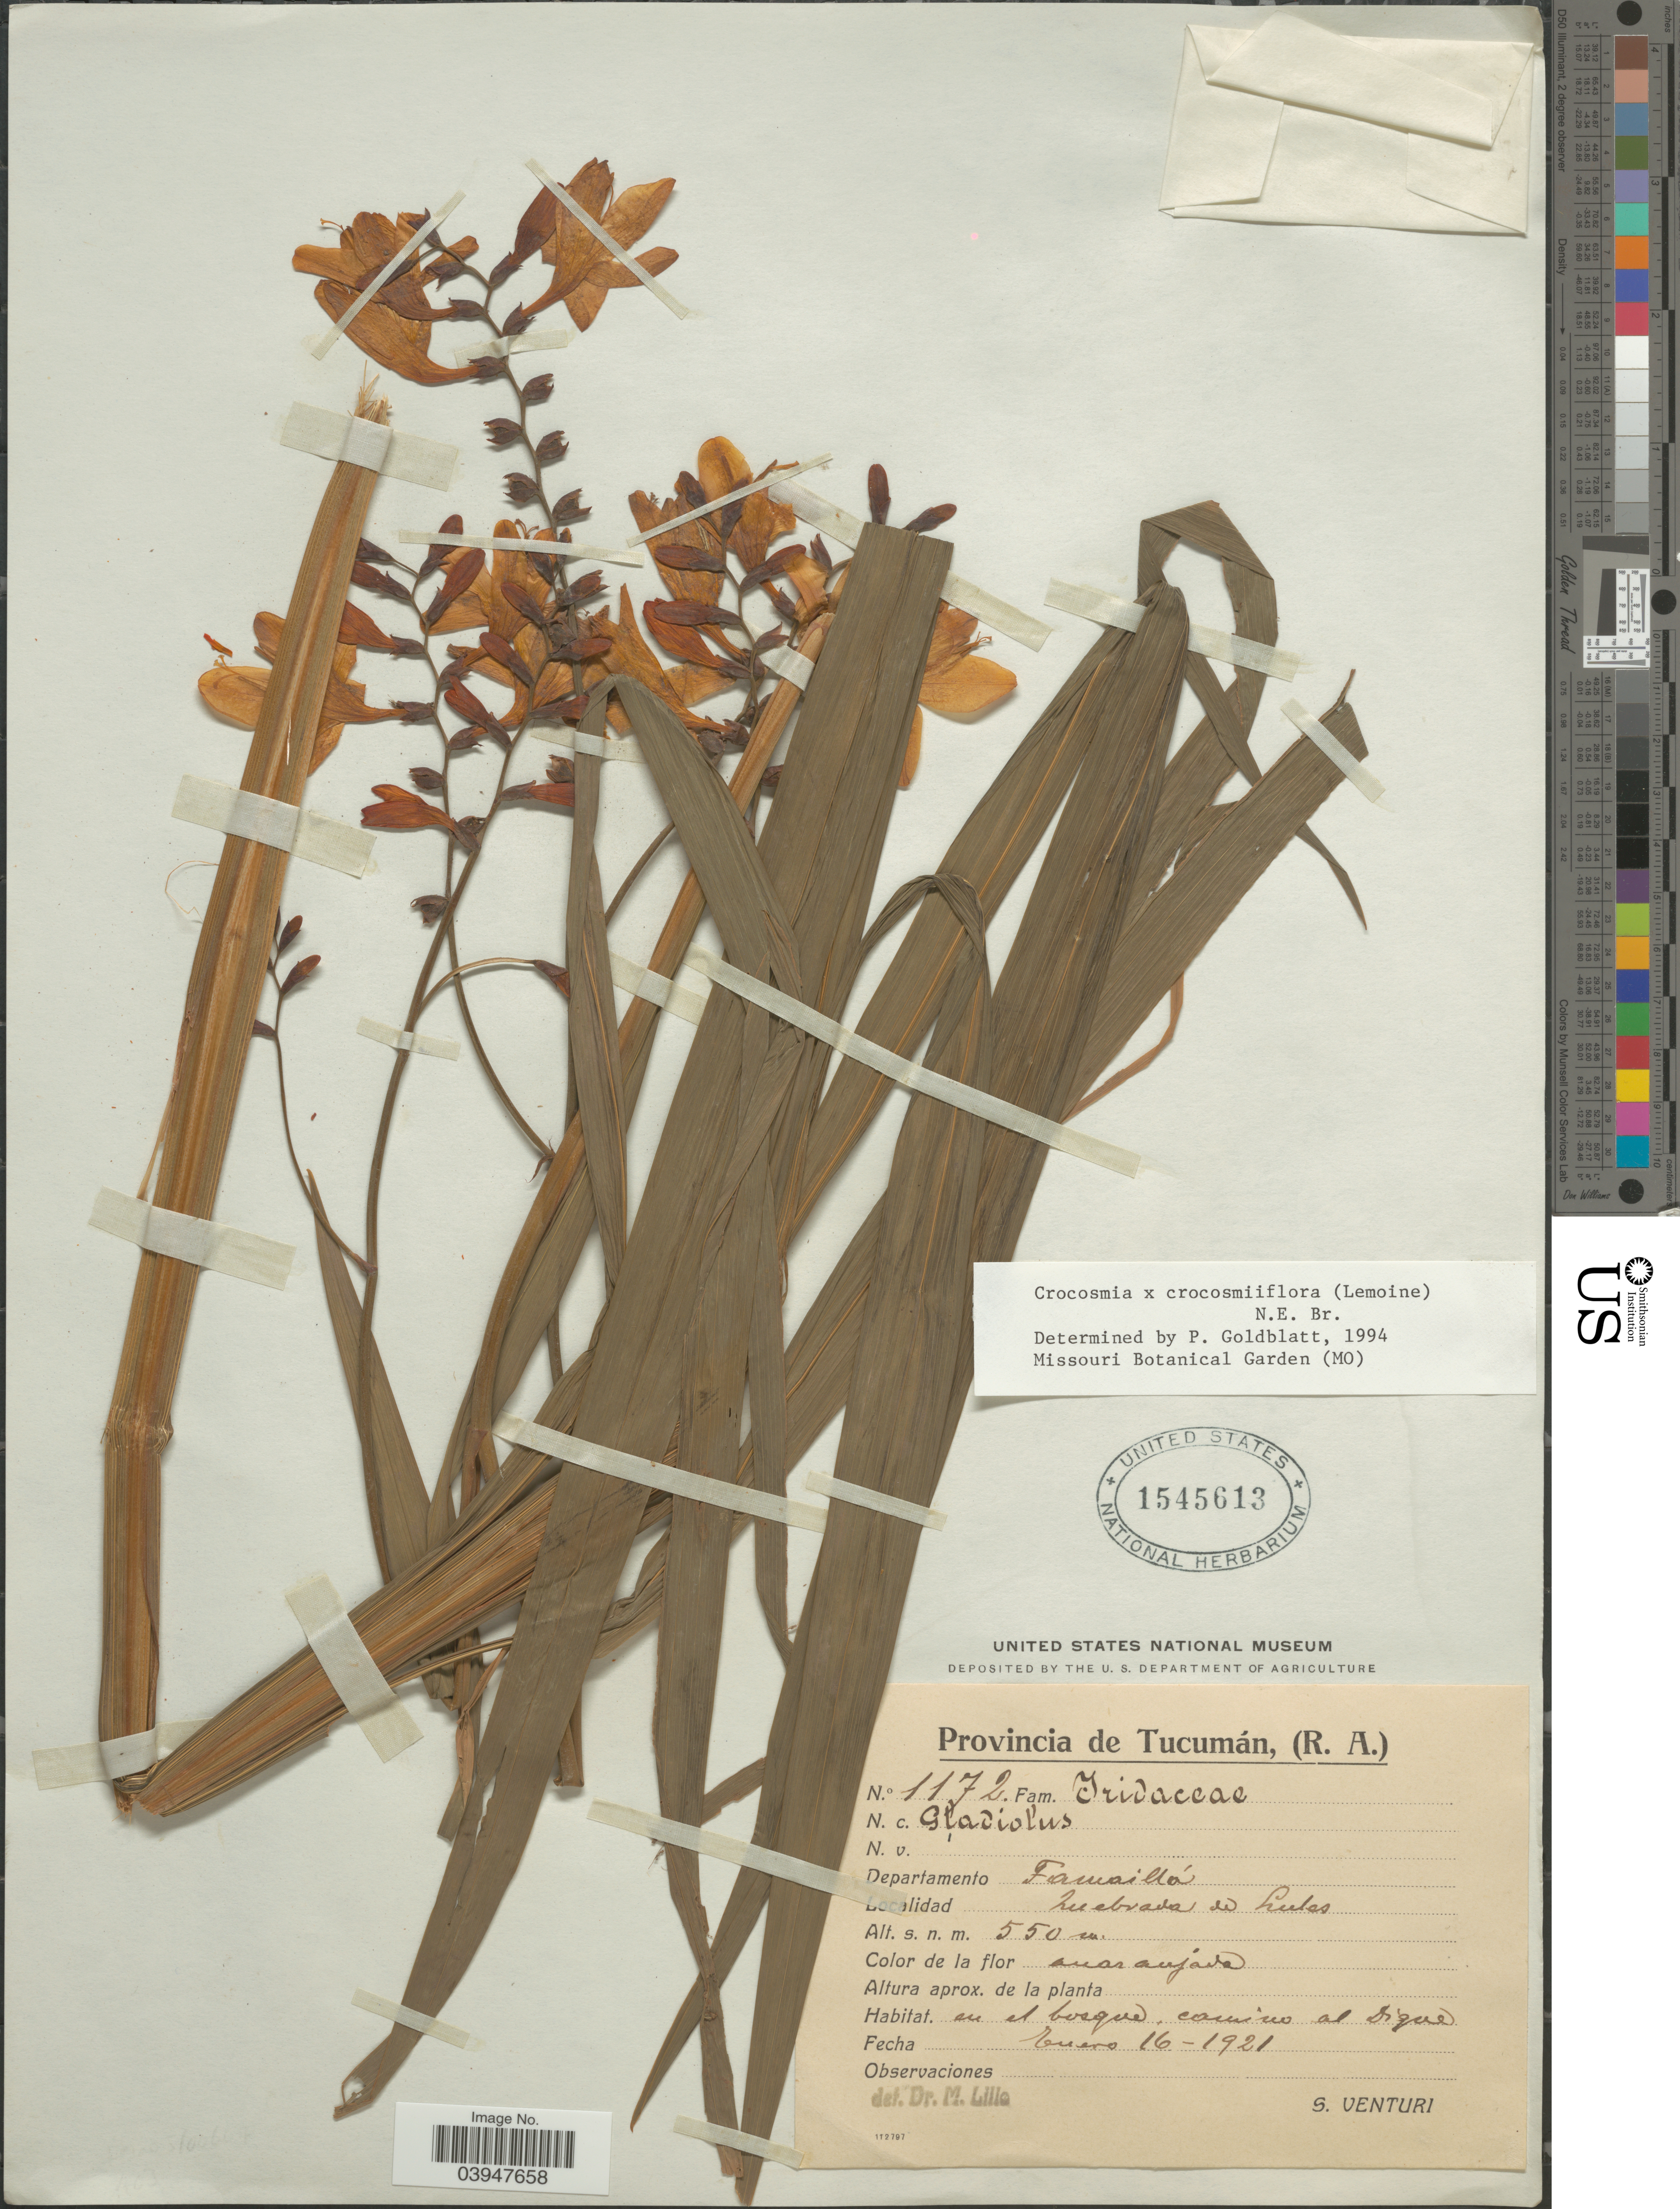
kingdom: Plantae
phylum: Tracheophyta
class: Liliopsida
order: Asparagales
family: Iridaceae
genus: Crocosmia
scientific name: Crocosmia x crocosmiiflora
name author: (Lemoine) N.E. Br.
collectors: S. Venturi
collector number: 1172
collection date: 1921-01-16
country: Argentina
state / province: Tucuman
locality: Departamento Famaillá. Quebrada de Lules.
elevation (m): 550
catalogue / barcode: US 1545613